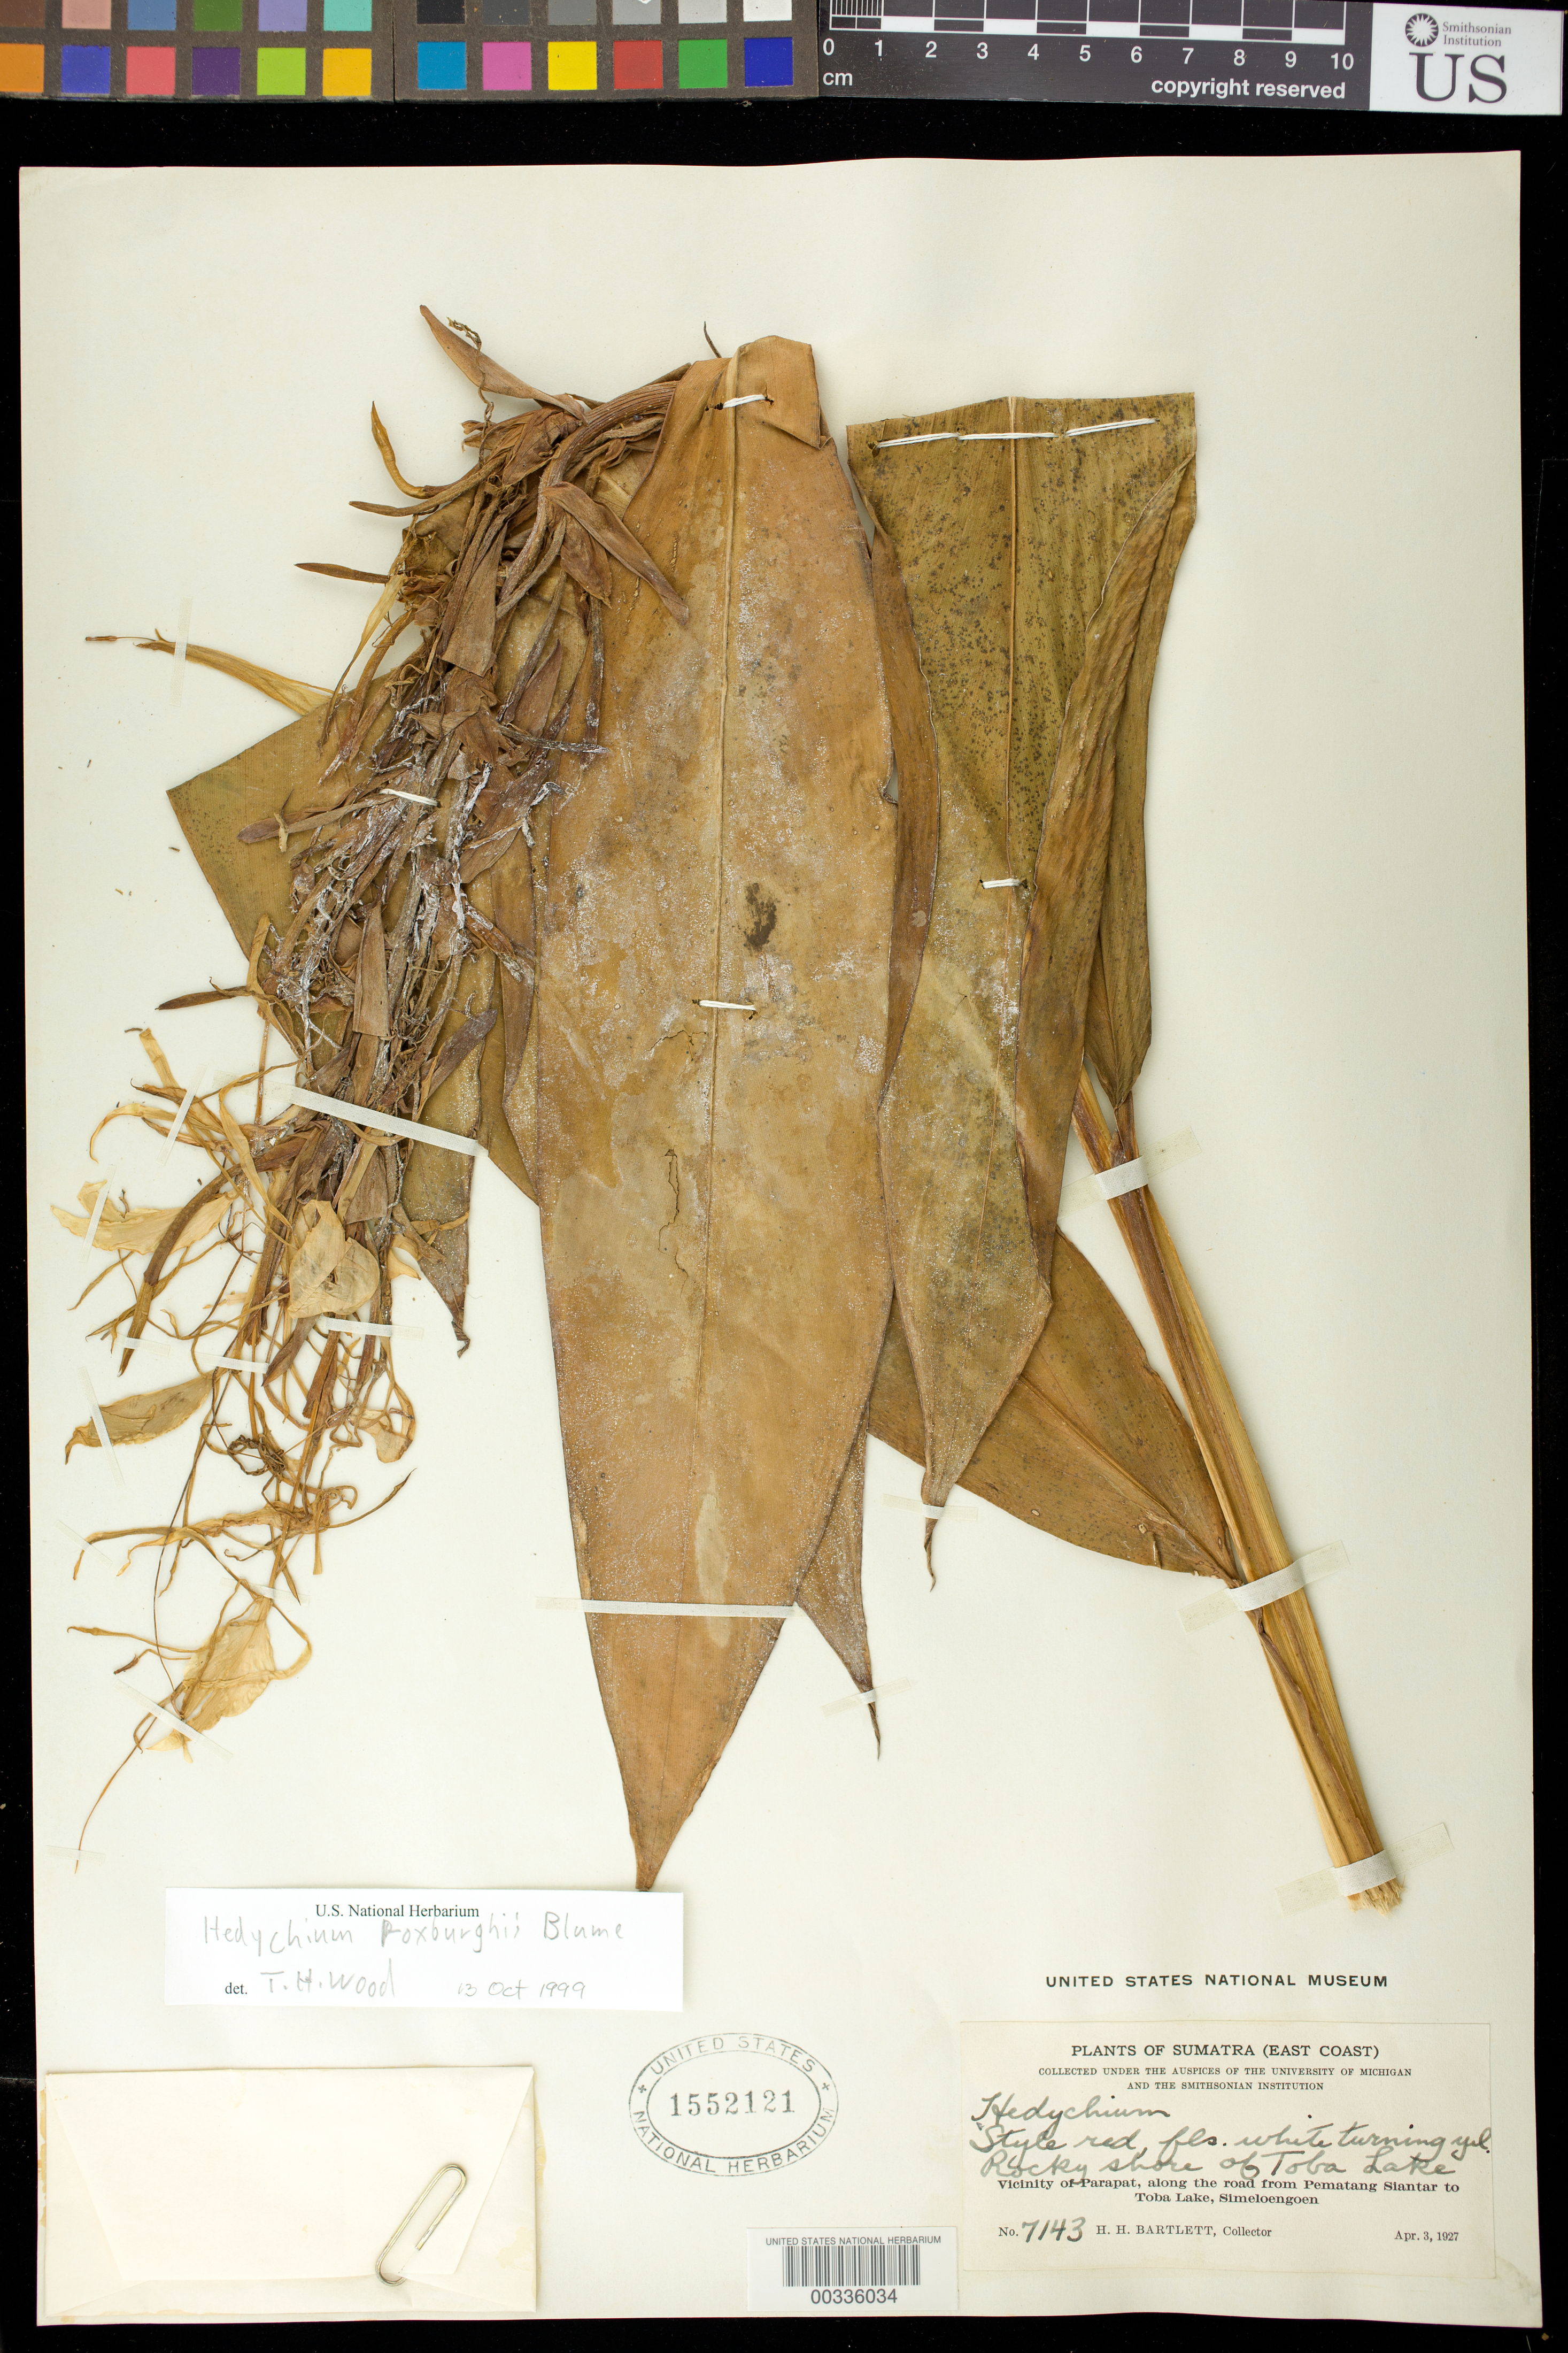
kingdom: Plantae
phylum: Tracheophyta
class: Liliopsida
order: Zingiberales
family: Zingiberaceae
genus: Hedychium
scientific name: Hedychium roxburghii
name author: Blume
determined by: Wood, T. H.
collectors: H. H. Bartlett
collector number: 7143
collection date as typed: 03 Apr 1927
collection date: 1927-04-03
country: Indonesia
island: Sumatra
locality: Rocky shore of toba lake, vicinity of parapat, along road from pematang siantar to toba lake, simeloengoen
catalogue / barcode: US 1552121